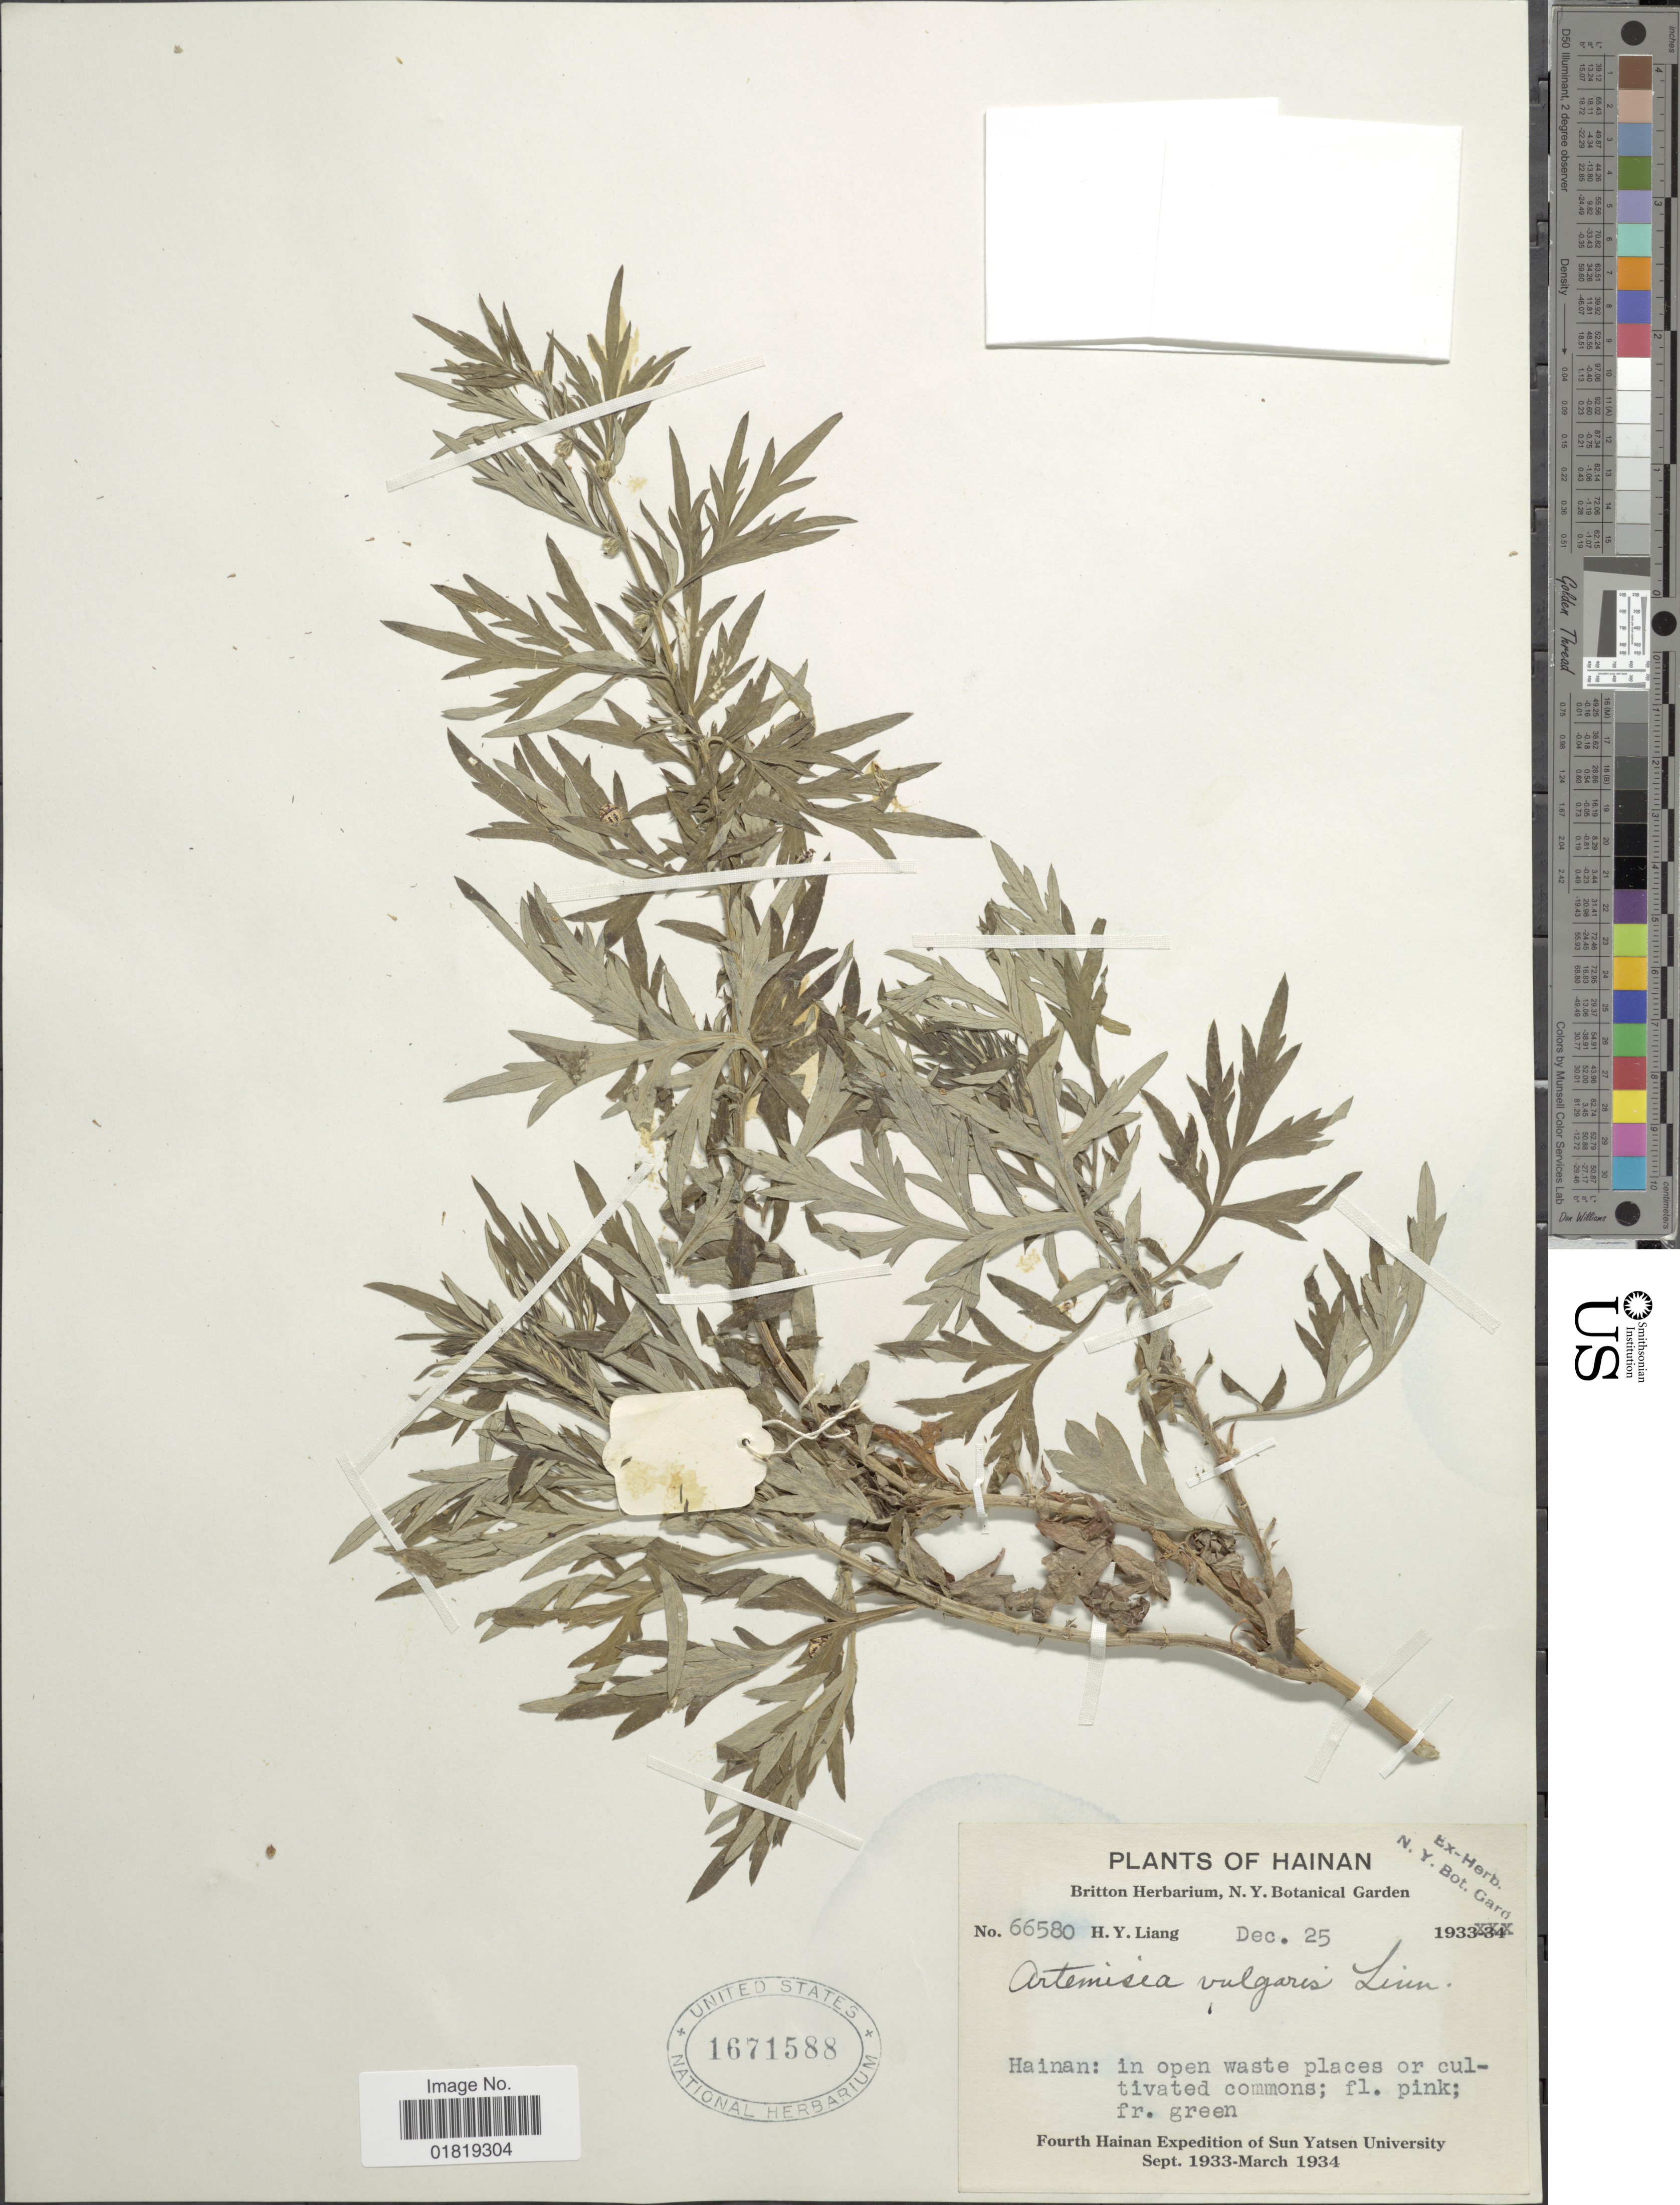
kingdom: Plantae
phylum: Tracheophyta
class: Magnoliopsida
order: Asterales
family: Asteraceae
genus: Artemisia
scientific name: Artemisia vulgaris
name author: L.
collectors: H. Y. Liang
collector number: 66580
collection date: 1933-12-25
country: China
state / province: Hainan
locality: Hainan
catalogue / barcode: US 1671588